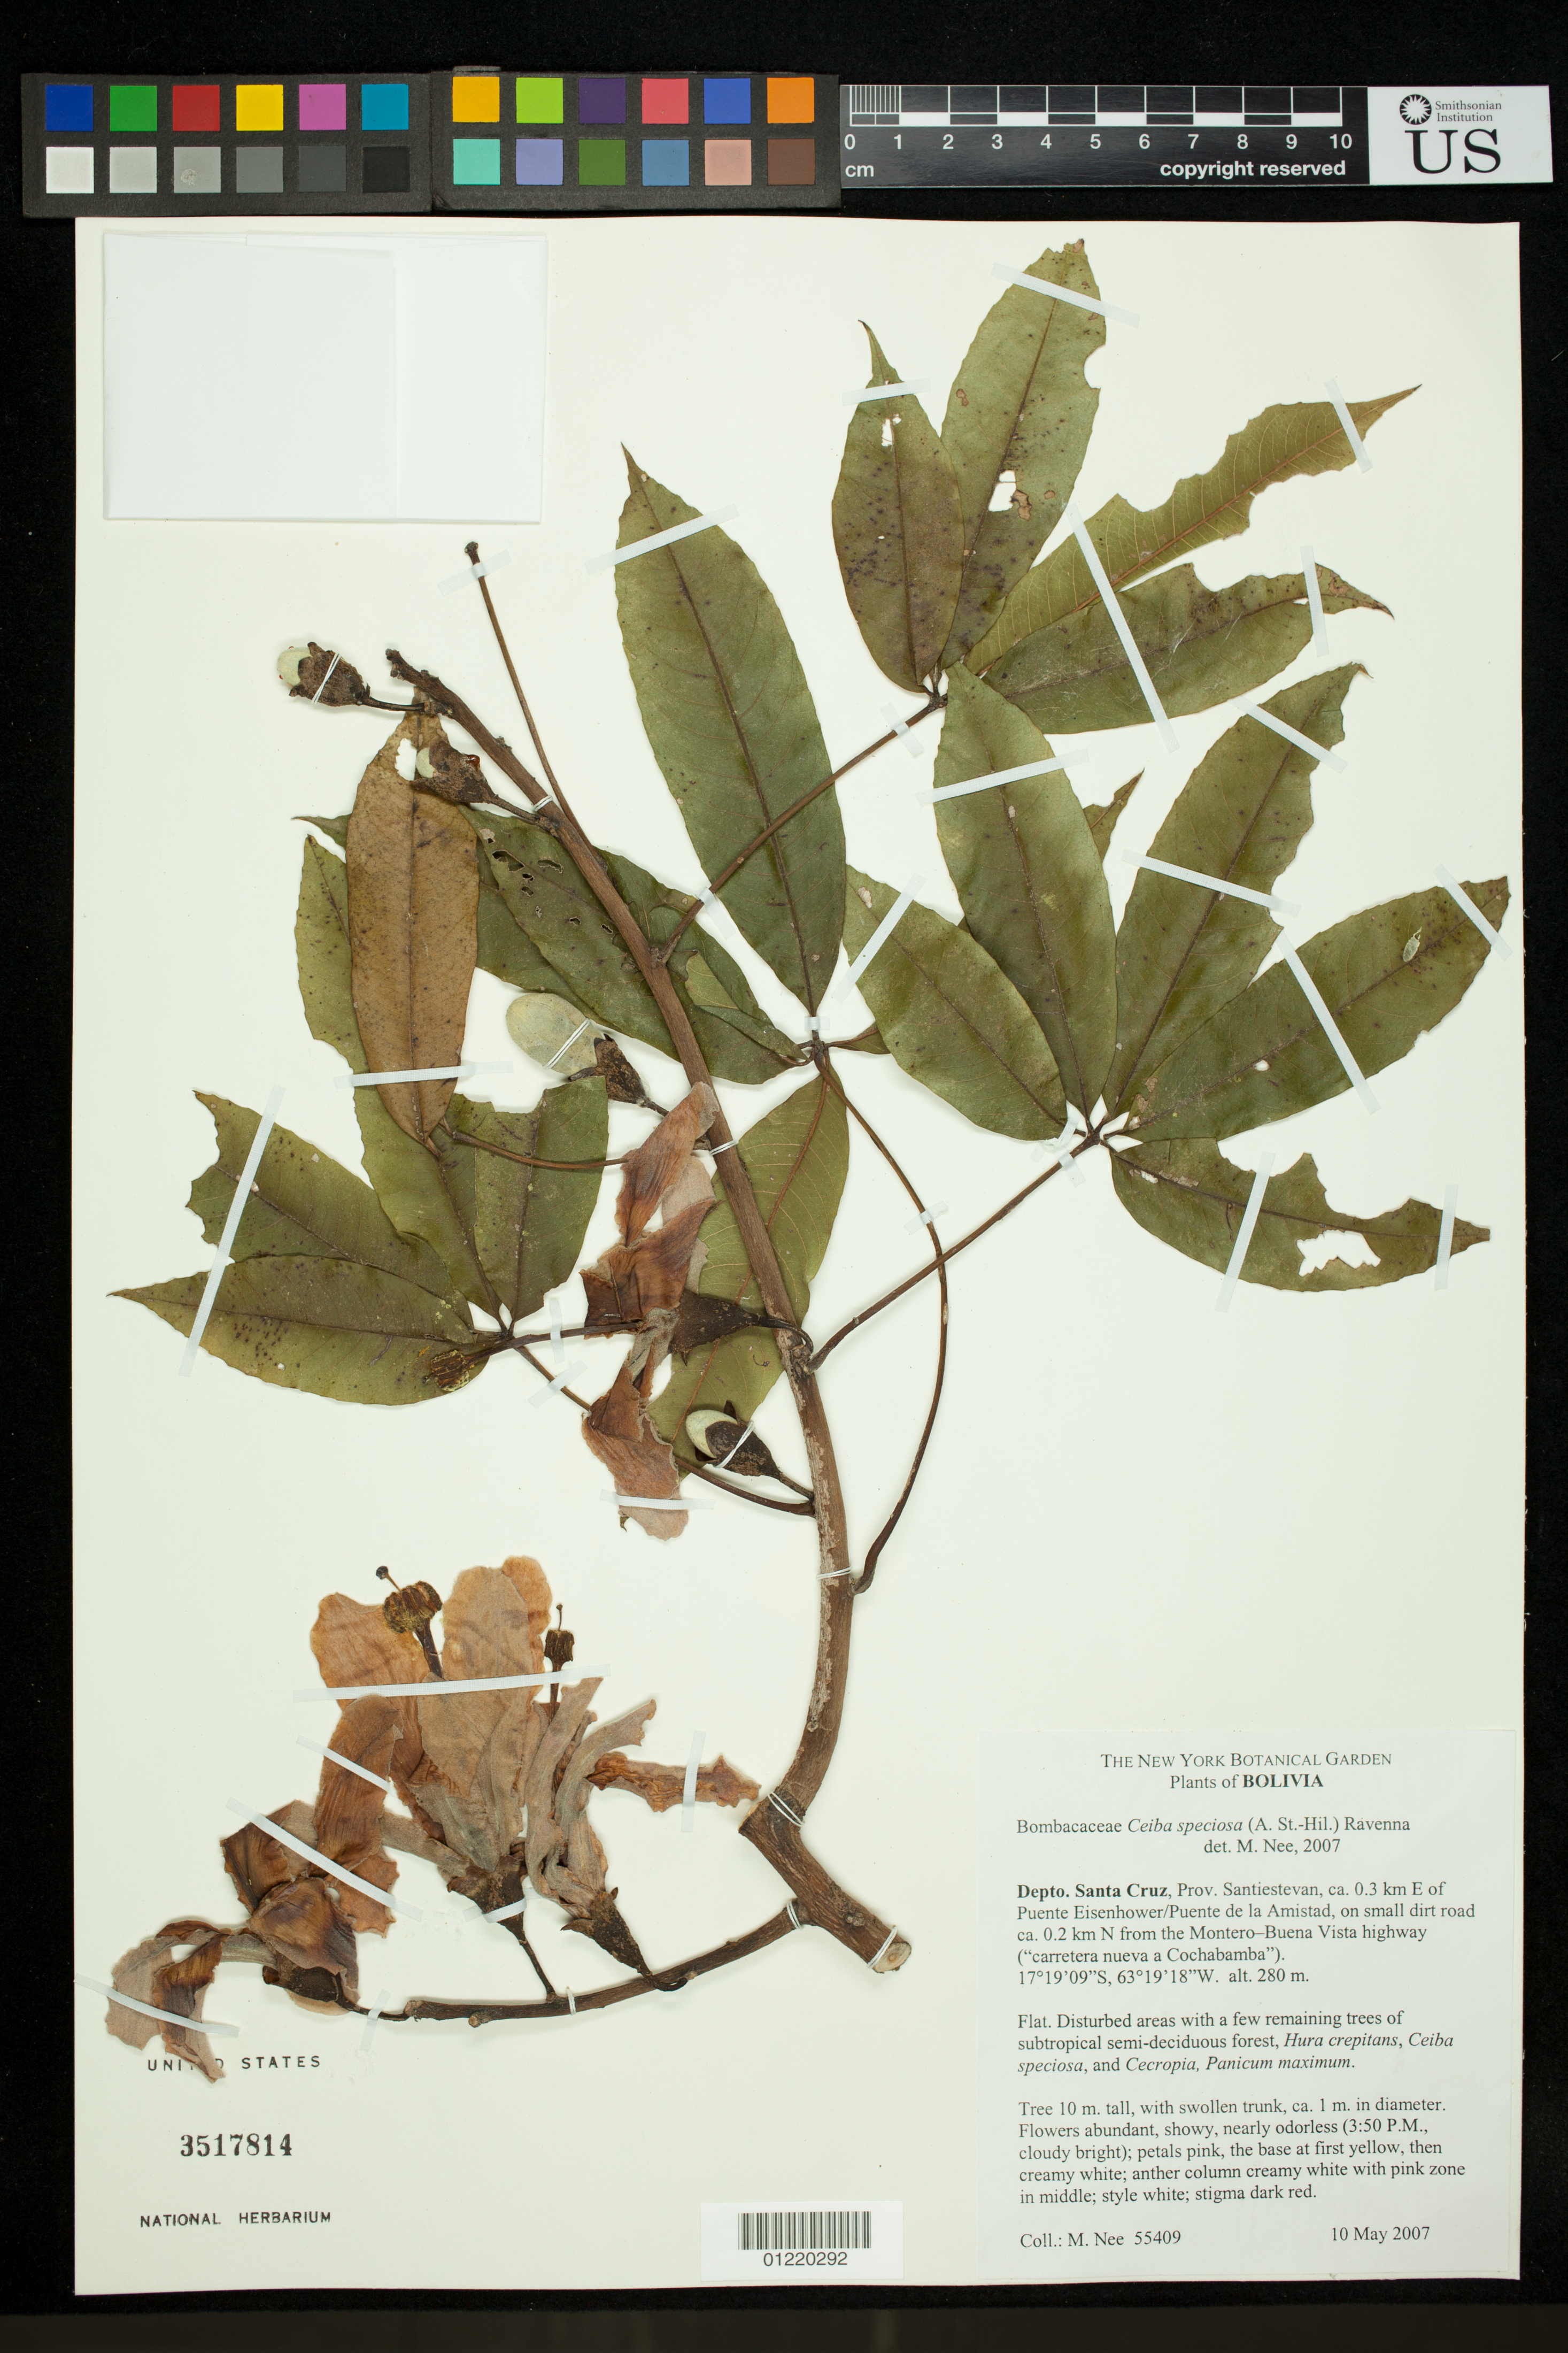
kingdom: Plantae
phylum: Tracheophyta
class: Magnoliopsida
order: Malvales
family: Malvaceae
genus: Ceiba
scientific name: Ceiba camba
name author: Drawert et al.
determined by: Dorr, L. J., (BOT), Smithsonian Institution - National Museum of Natural History (UNITED STATES)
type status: Isotype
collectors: M. Nee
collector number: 55409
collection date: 2007-05-10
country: Bolivia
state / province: Santa Cruz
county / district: Santiestevan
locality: ca. 0.3 km E of Puente Eisenhower/Puente de la Amistad, on small dirt road ca. 0.2 km N from the Montero-Buena Vista highway ("carretera nueva a Cochabamba").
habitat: flat. disturbed areas with a few remaining trees of subtropical semi-deciduous forest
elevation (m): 280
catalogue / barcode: US 3517814